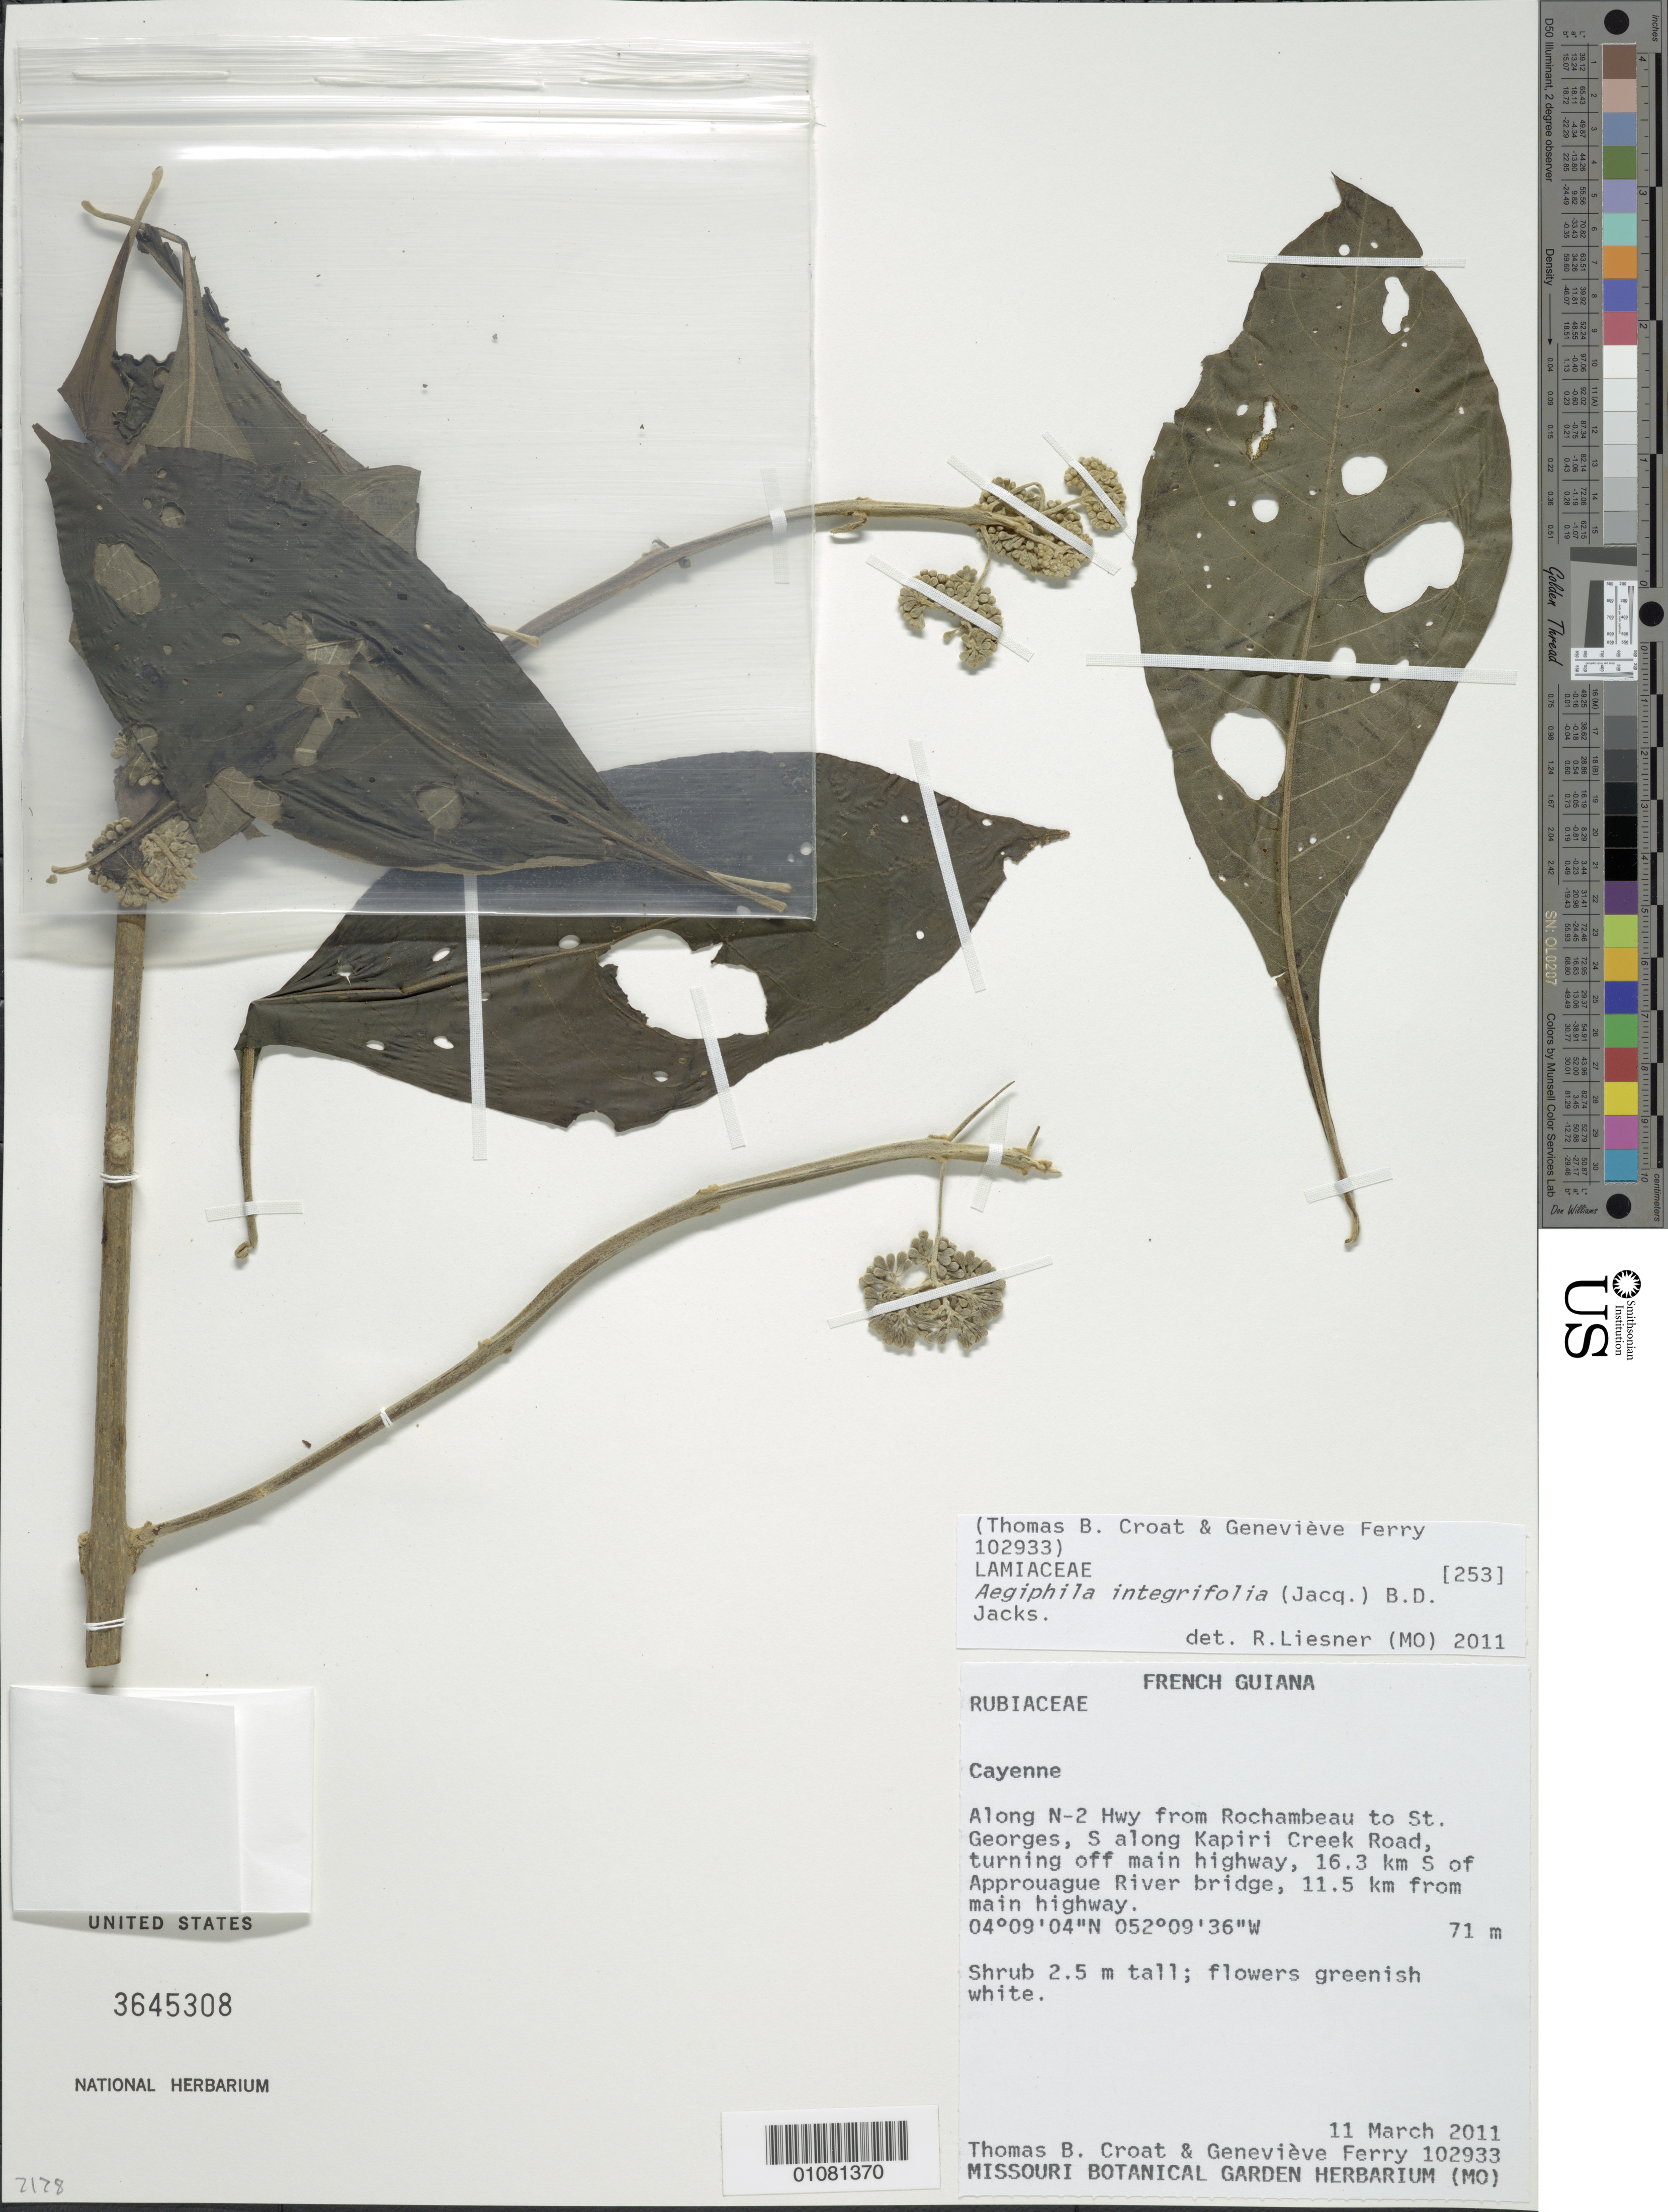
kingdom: Plantae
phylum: Tracheophyta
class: Magnoliopsida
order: Lamiales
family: Lamiaceae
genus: Aegiphila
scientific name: Aegiphila integrifolia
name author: (Jacq.) B.D. Jacks.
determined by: Liesner, R. L.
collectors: T. B. Croat & G. Ferry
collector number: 102933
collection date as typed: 11-Mar-11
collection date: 1911-03-11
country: French Guiana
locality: Along N2 Hwy from Rochambeau to St. Georges, S along Kapiri Creek Road, turning off main highway, 16.3km S of Approuague River bridge, 11.5 km from main highway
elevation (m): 71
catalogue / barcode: US 3645308